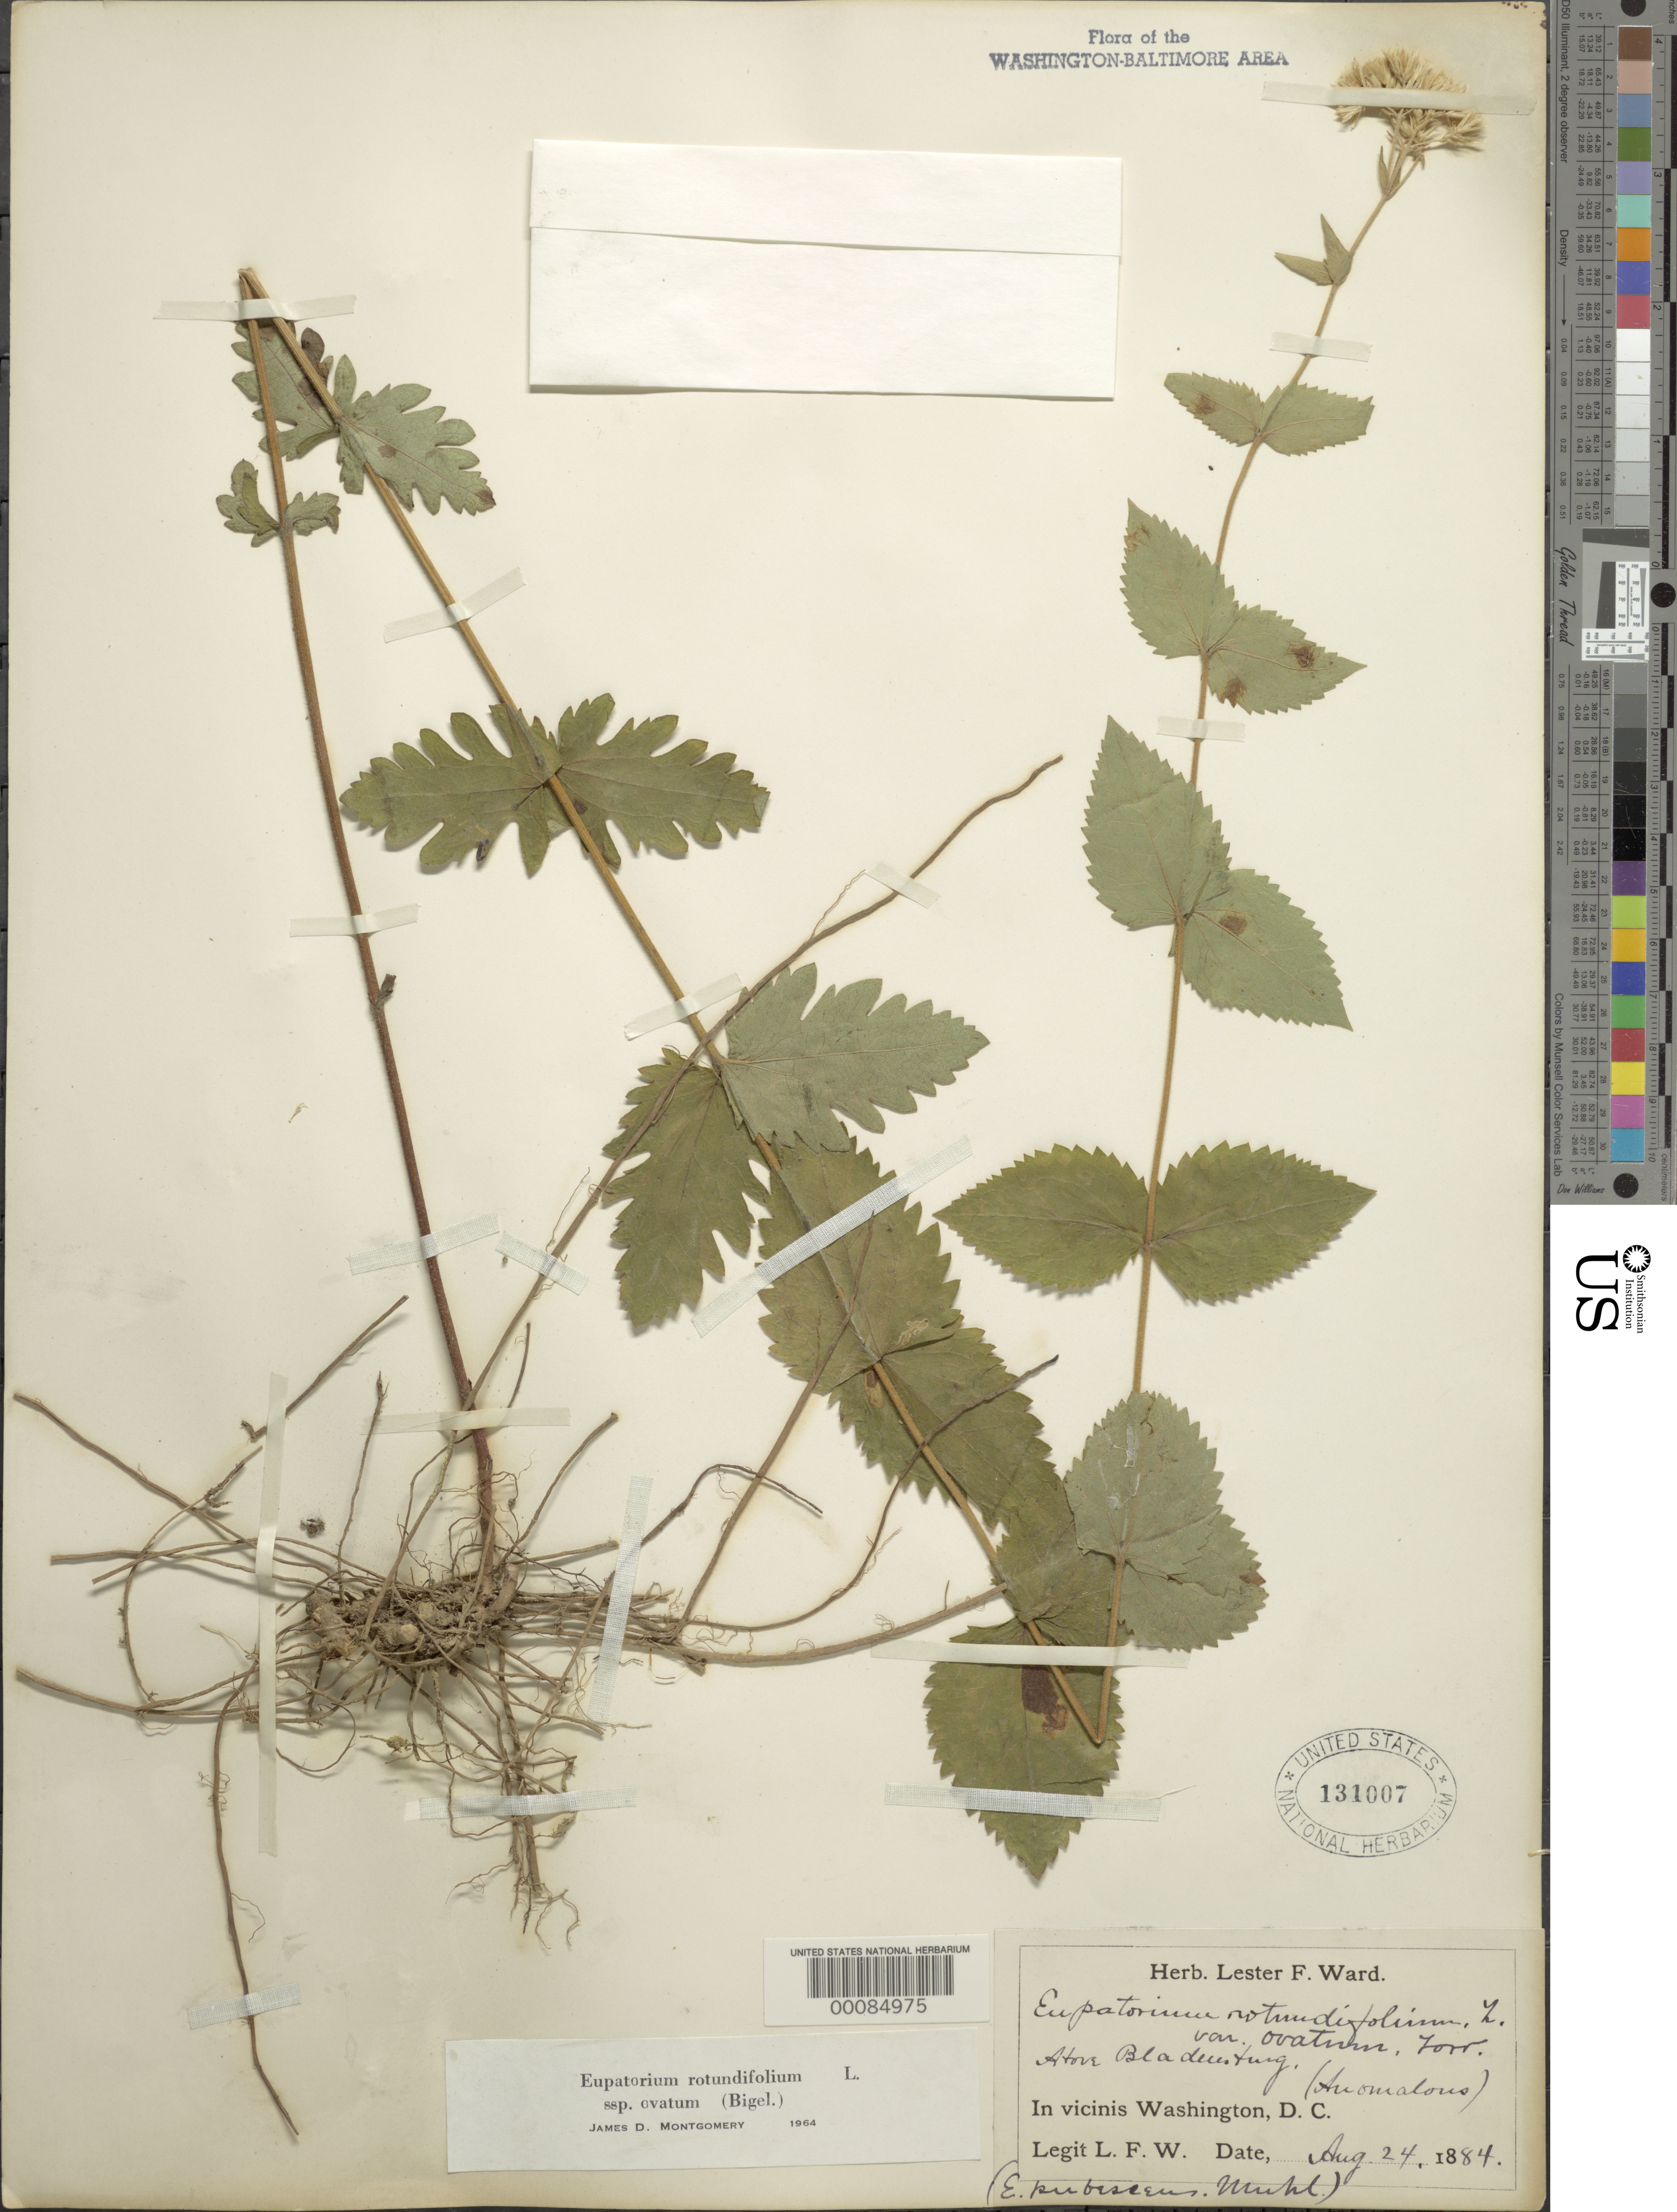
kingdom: Plantae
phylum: Tracheophyta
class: Magnoliopsida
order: Asterales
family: Asteraceae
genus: Eupatorium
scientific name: Eupatorium rotundifolium var. ovatum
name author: (Bigelow) J.D. Montgom. & Fairbrothers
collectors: L. F. Ward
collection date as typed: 24 Aug 1884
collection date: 1884-08-24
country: United States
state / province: Maryland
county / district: Prince George's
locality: Above Bladensburg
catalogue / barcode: US 131007